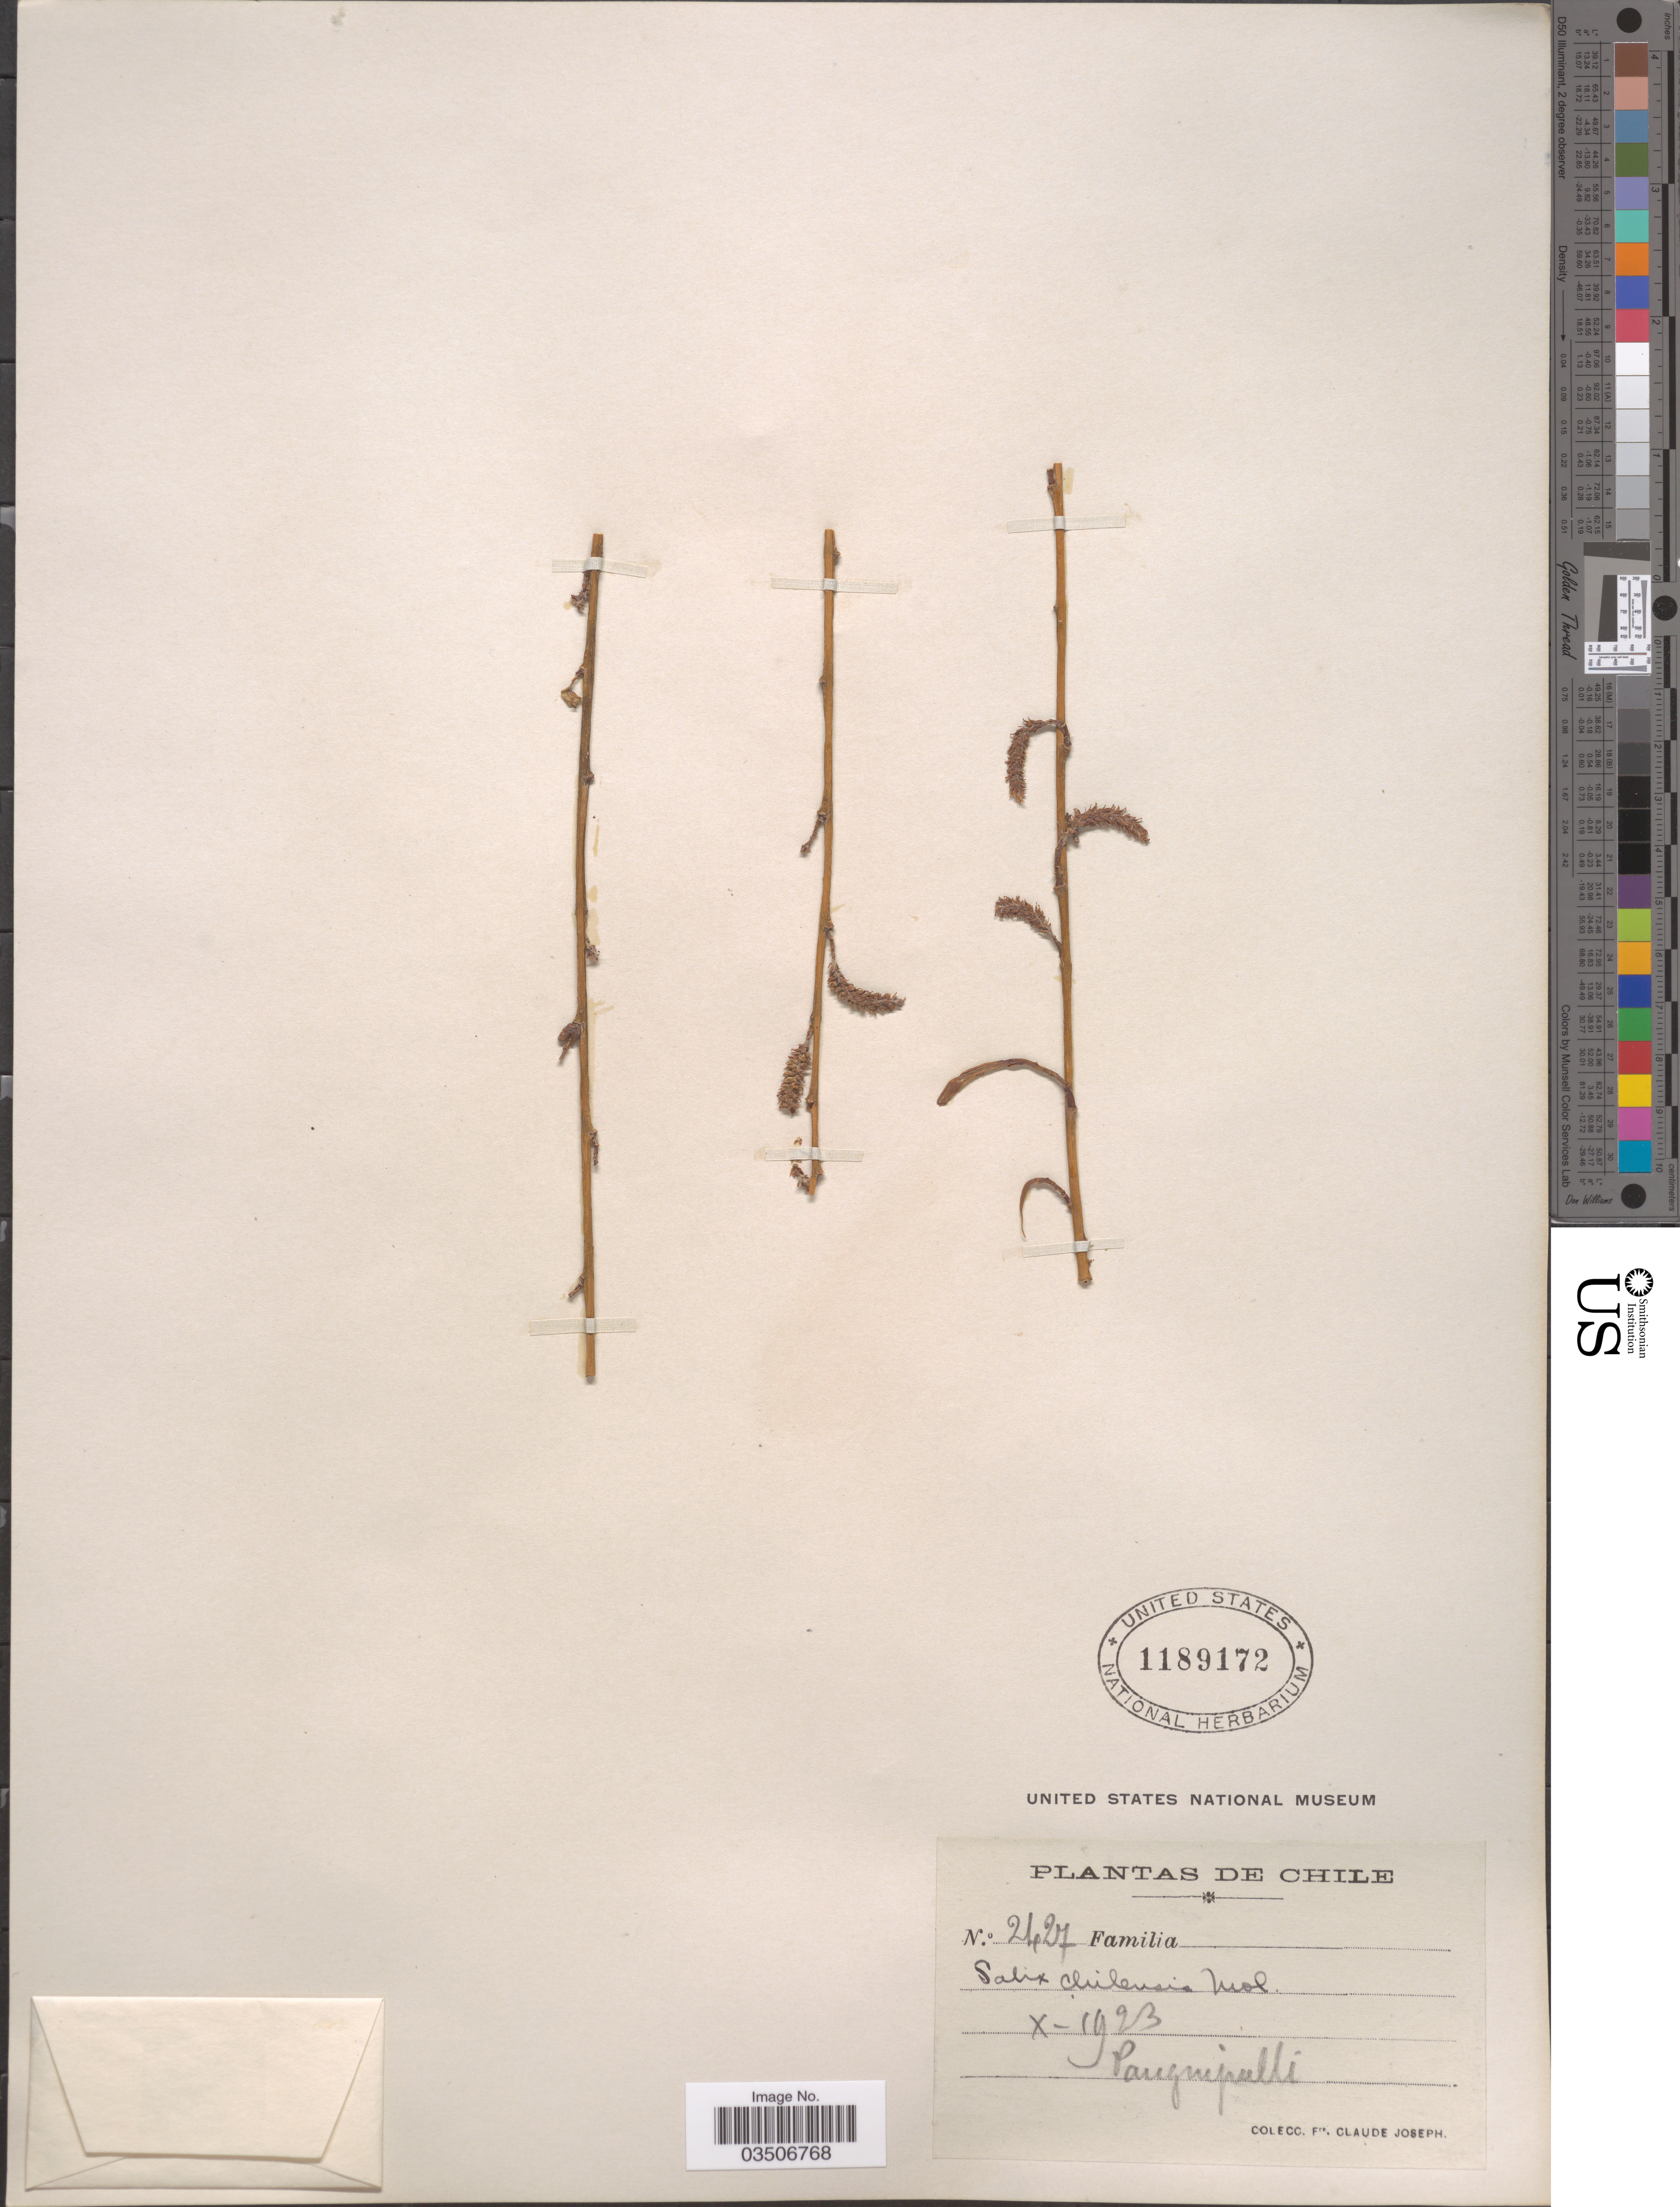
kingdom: Plantae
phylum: Tracheophyta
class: Magnoliopsida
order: Malpighiales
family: Salicaceae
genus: Salix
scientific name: Salix humboldtiana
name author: Willd.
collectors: Bro. Claude-Joseph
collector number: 2427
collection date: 1923-10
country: Chile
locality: Panguipulli.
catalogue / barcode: US 1189172